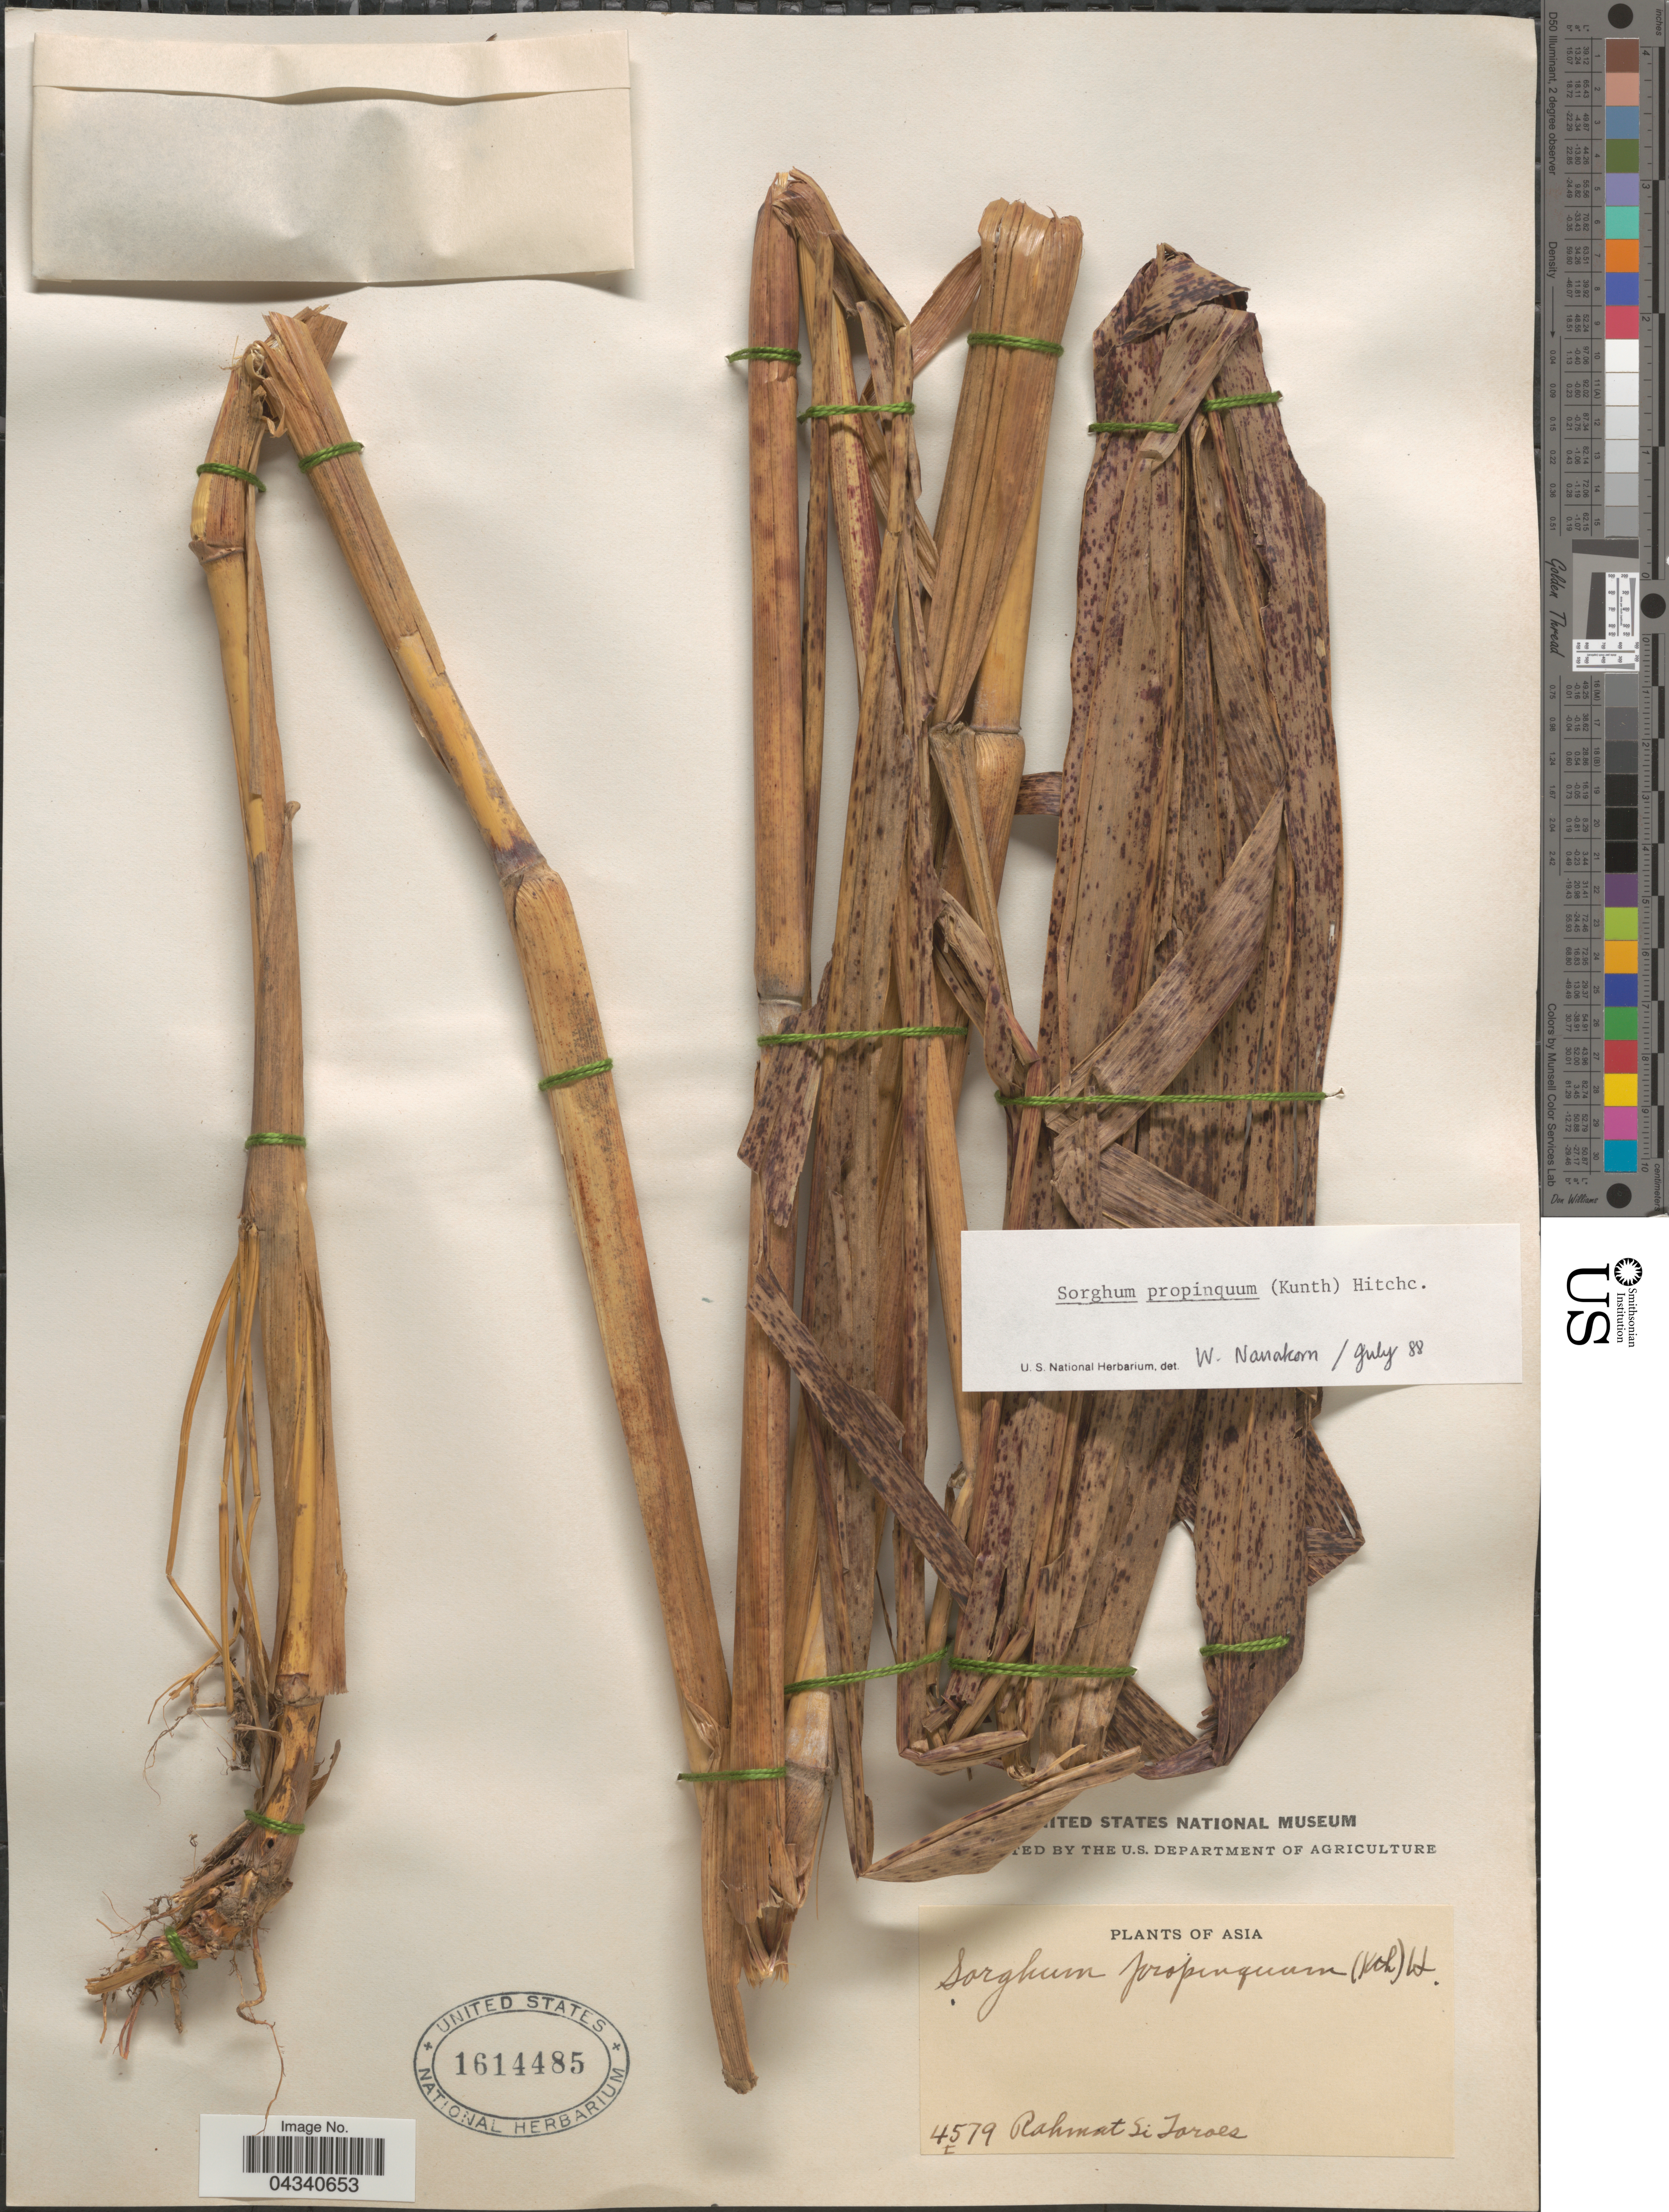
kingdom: Plantae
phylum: Tracheophyta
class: Liliopsida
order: Poales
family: Poaceae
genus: Sorghum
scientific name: Sorghum propinquum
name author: (Kunth) Hitchc.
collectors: Rahmat Si Boeea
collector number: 4579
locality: Asia.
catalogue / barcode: US 1614485